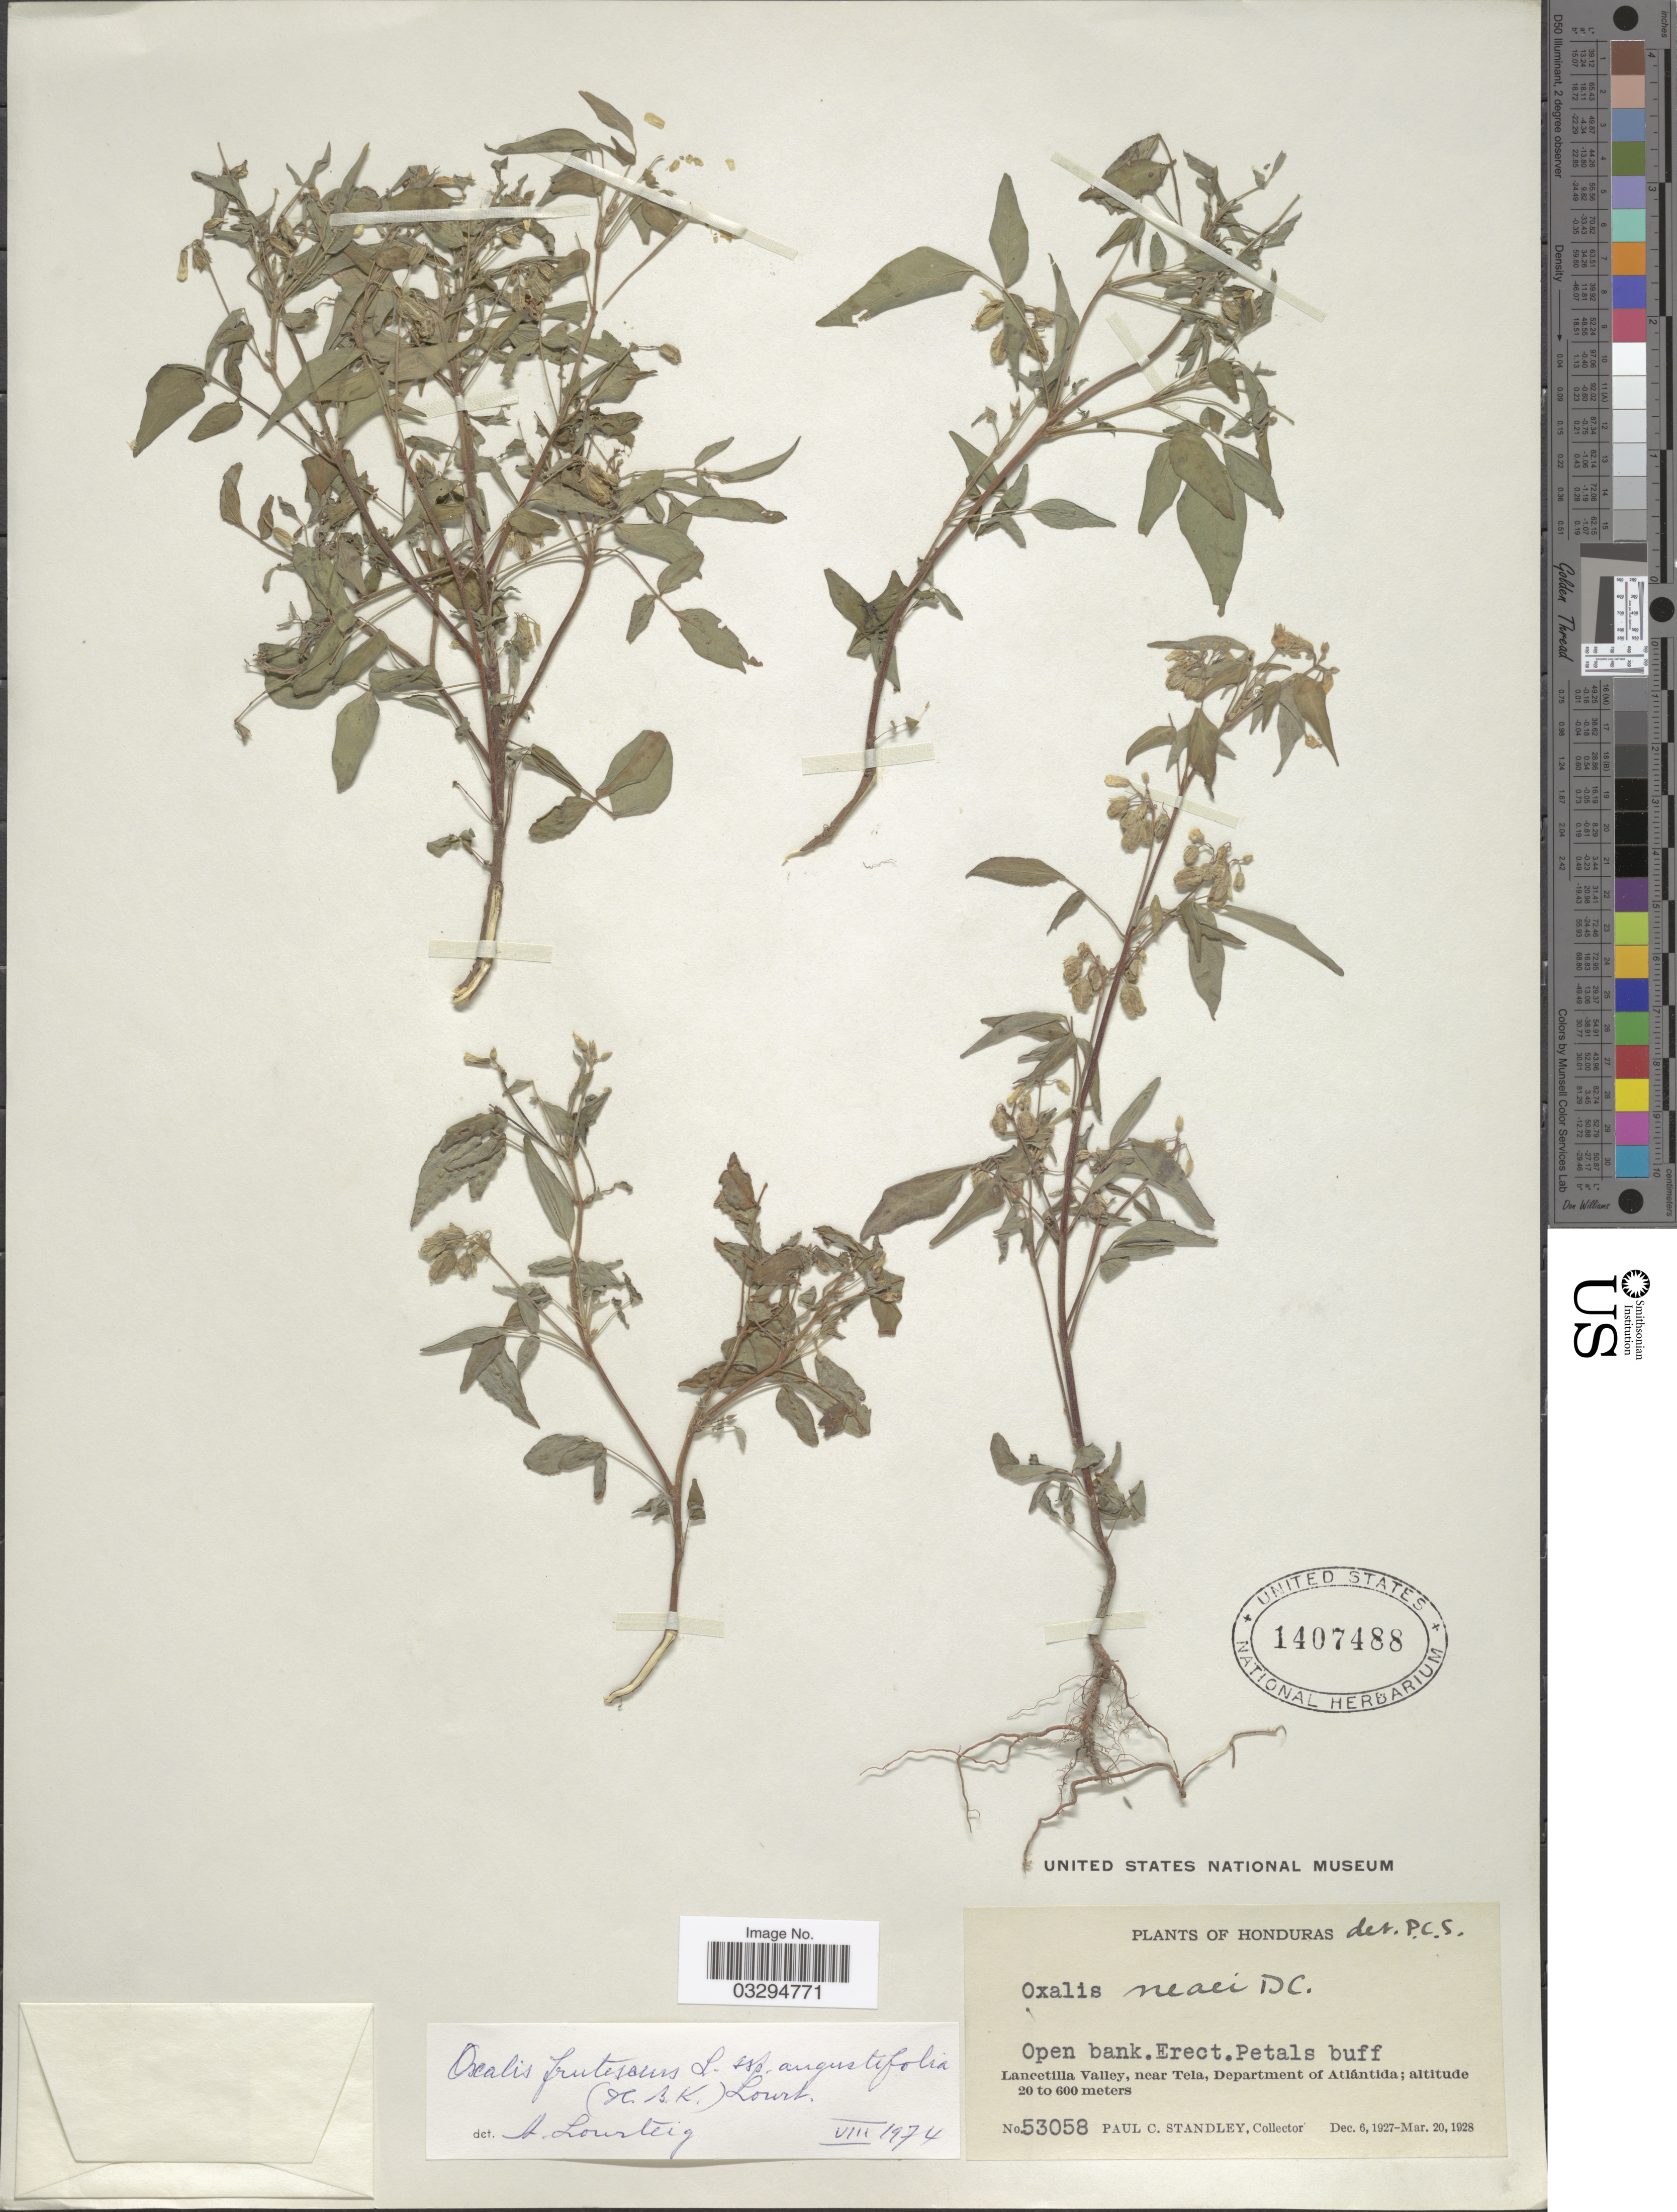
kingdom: Plantae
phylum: Tracheophyta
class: Magnoliopsida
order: Oxalidales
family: Oxalidaceae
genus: Oxalis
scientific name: Oxalis frutescens subsp. angustifolia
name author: (Kunth) Lourteig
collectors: P. C. Standley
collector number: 53058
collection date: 1927-12-06/1928-03-20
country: Honduras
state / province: Atlántida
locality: Lancetilla Valley, near Tela, Department of Atlántida.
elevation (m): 20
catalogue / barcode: US 1407488